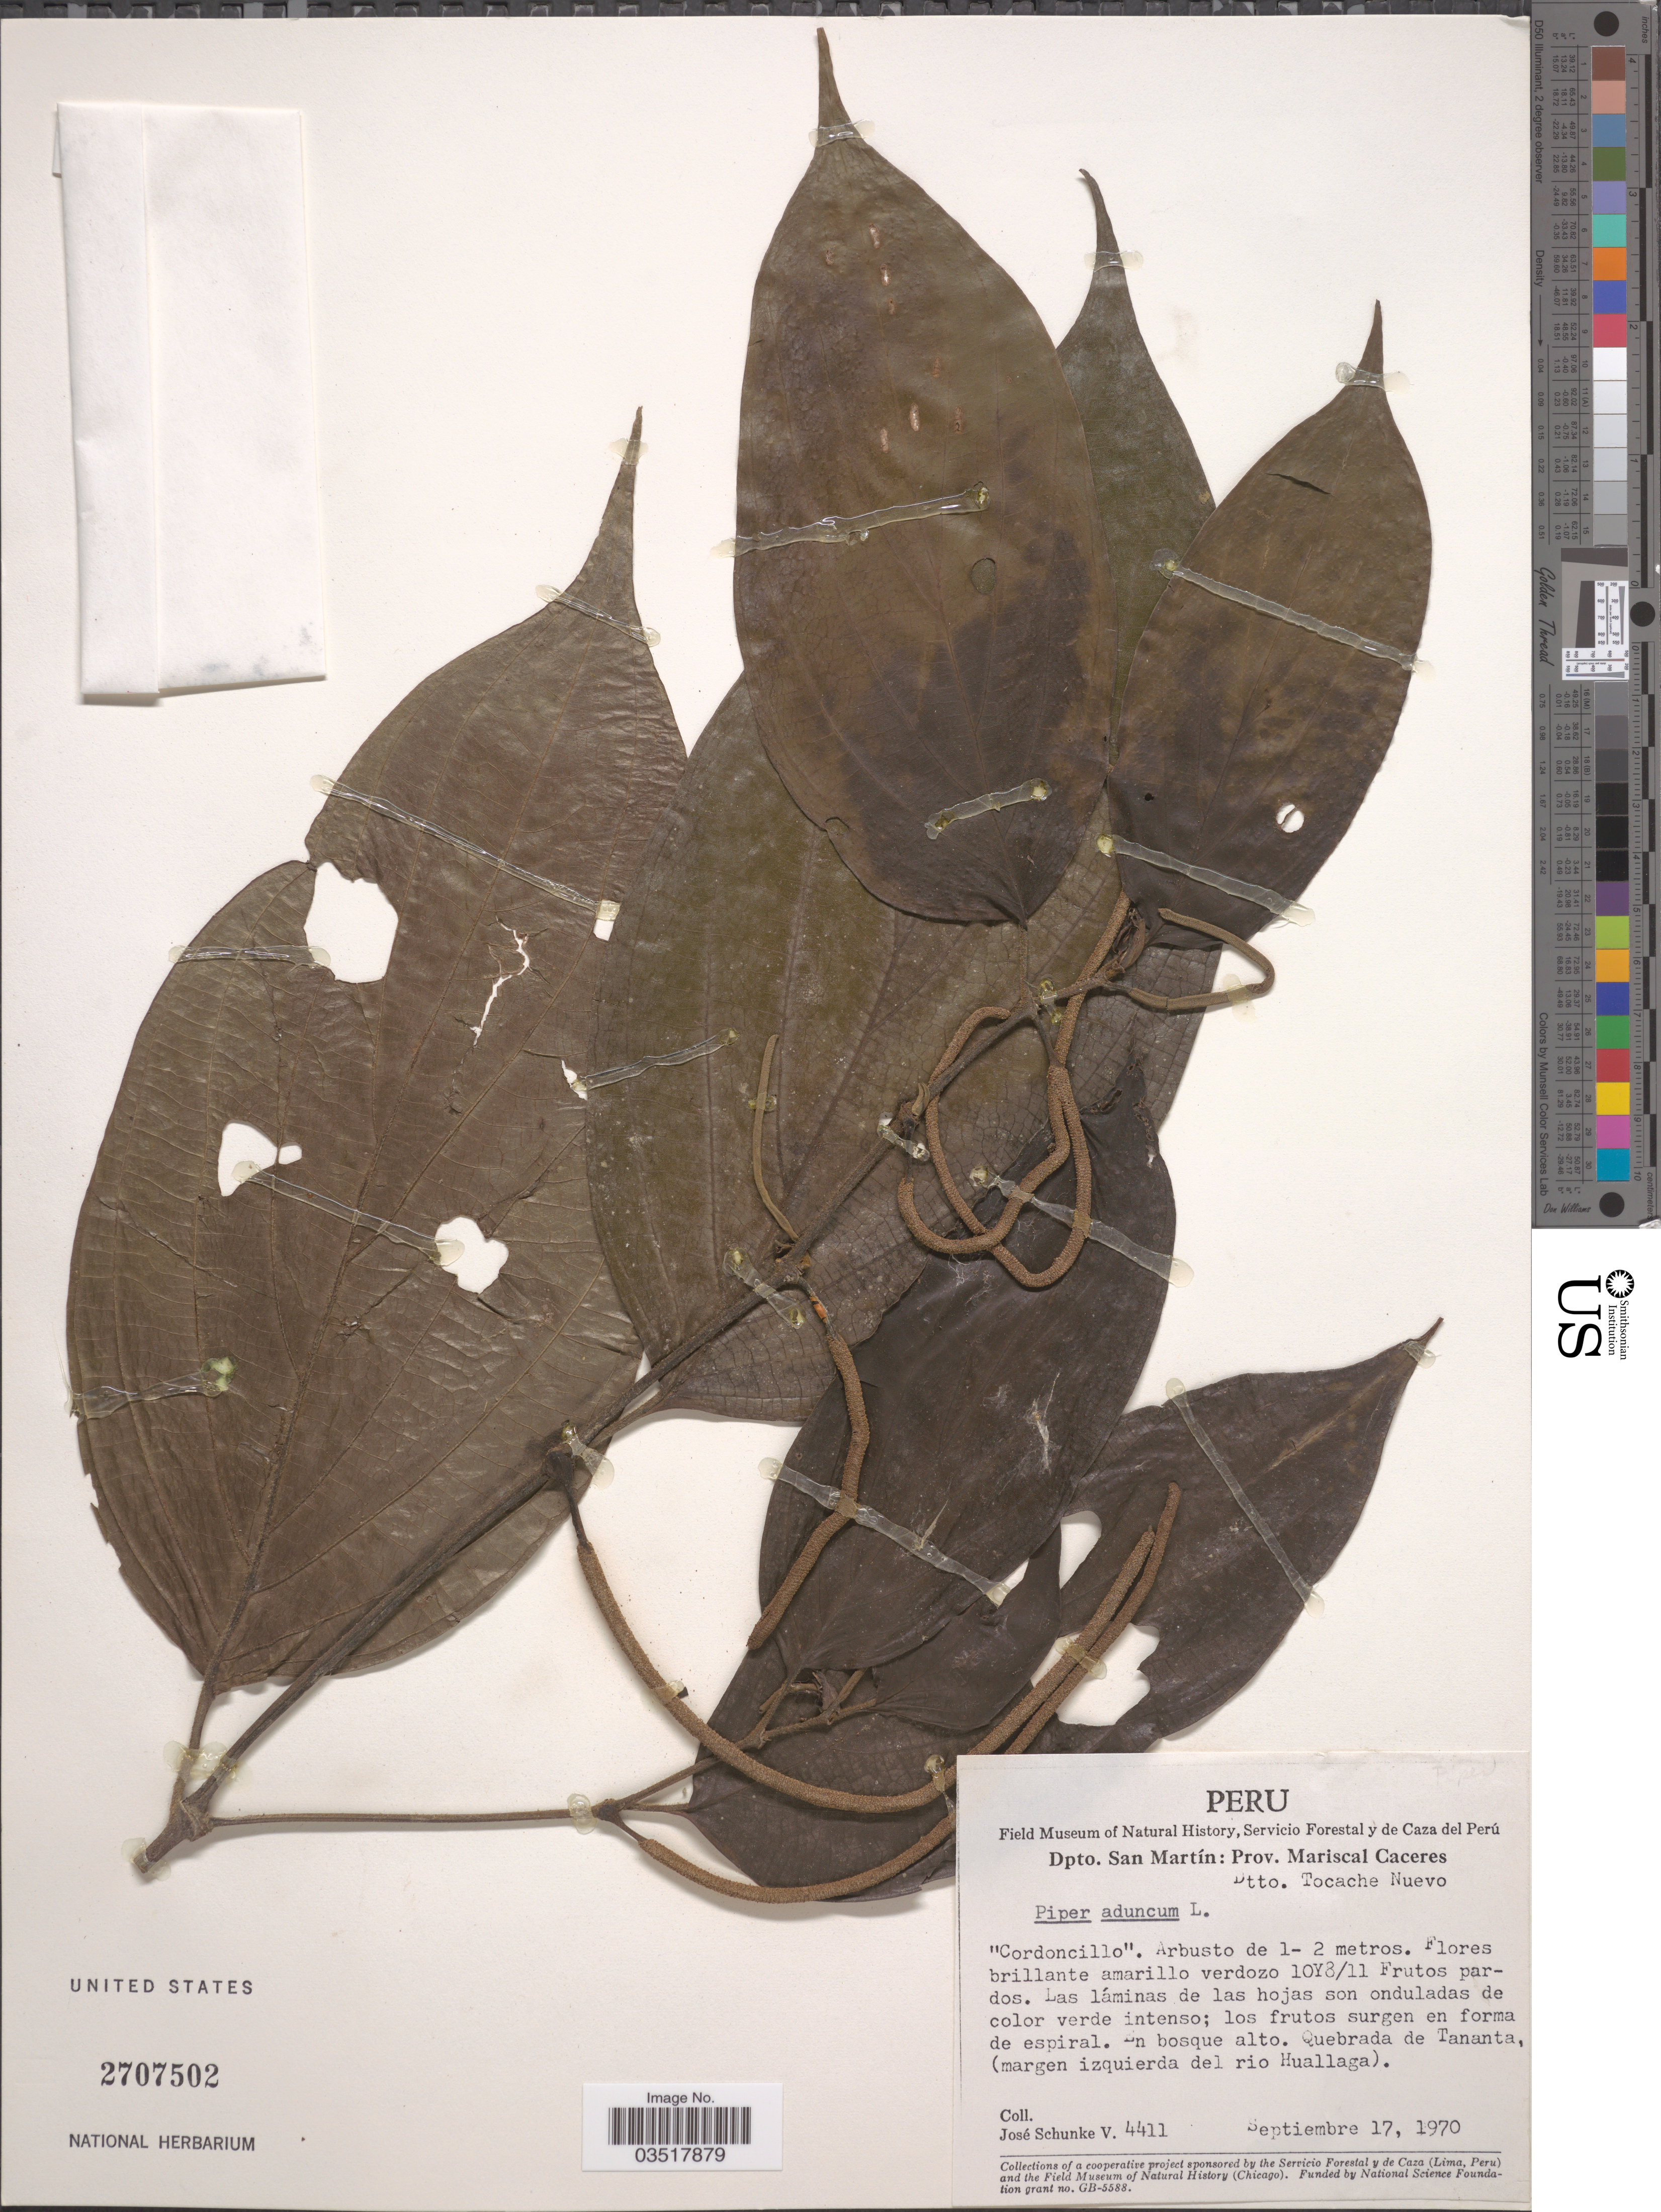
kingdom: Plantae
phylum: Tracheophyta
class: Magnoliopsida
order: Piperales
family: Piperaceae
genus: Piper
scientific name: Piper aduncum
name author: L.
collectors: J. Schunke Vigo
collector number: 4411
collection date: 1970-09-17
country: Peru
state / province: San Martín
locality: Dpto. San Martín: Prov. Mariscal Caceres. Dtto. Tocache Nuevo. En bosque alto. Quebrada de Tananta, (margen izquierda del rio Huallaga).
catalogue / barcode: US 2707502